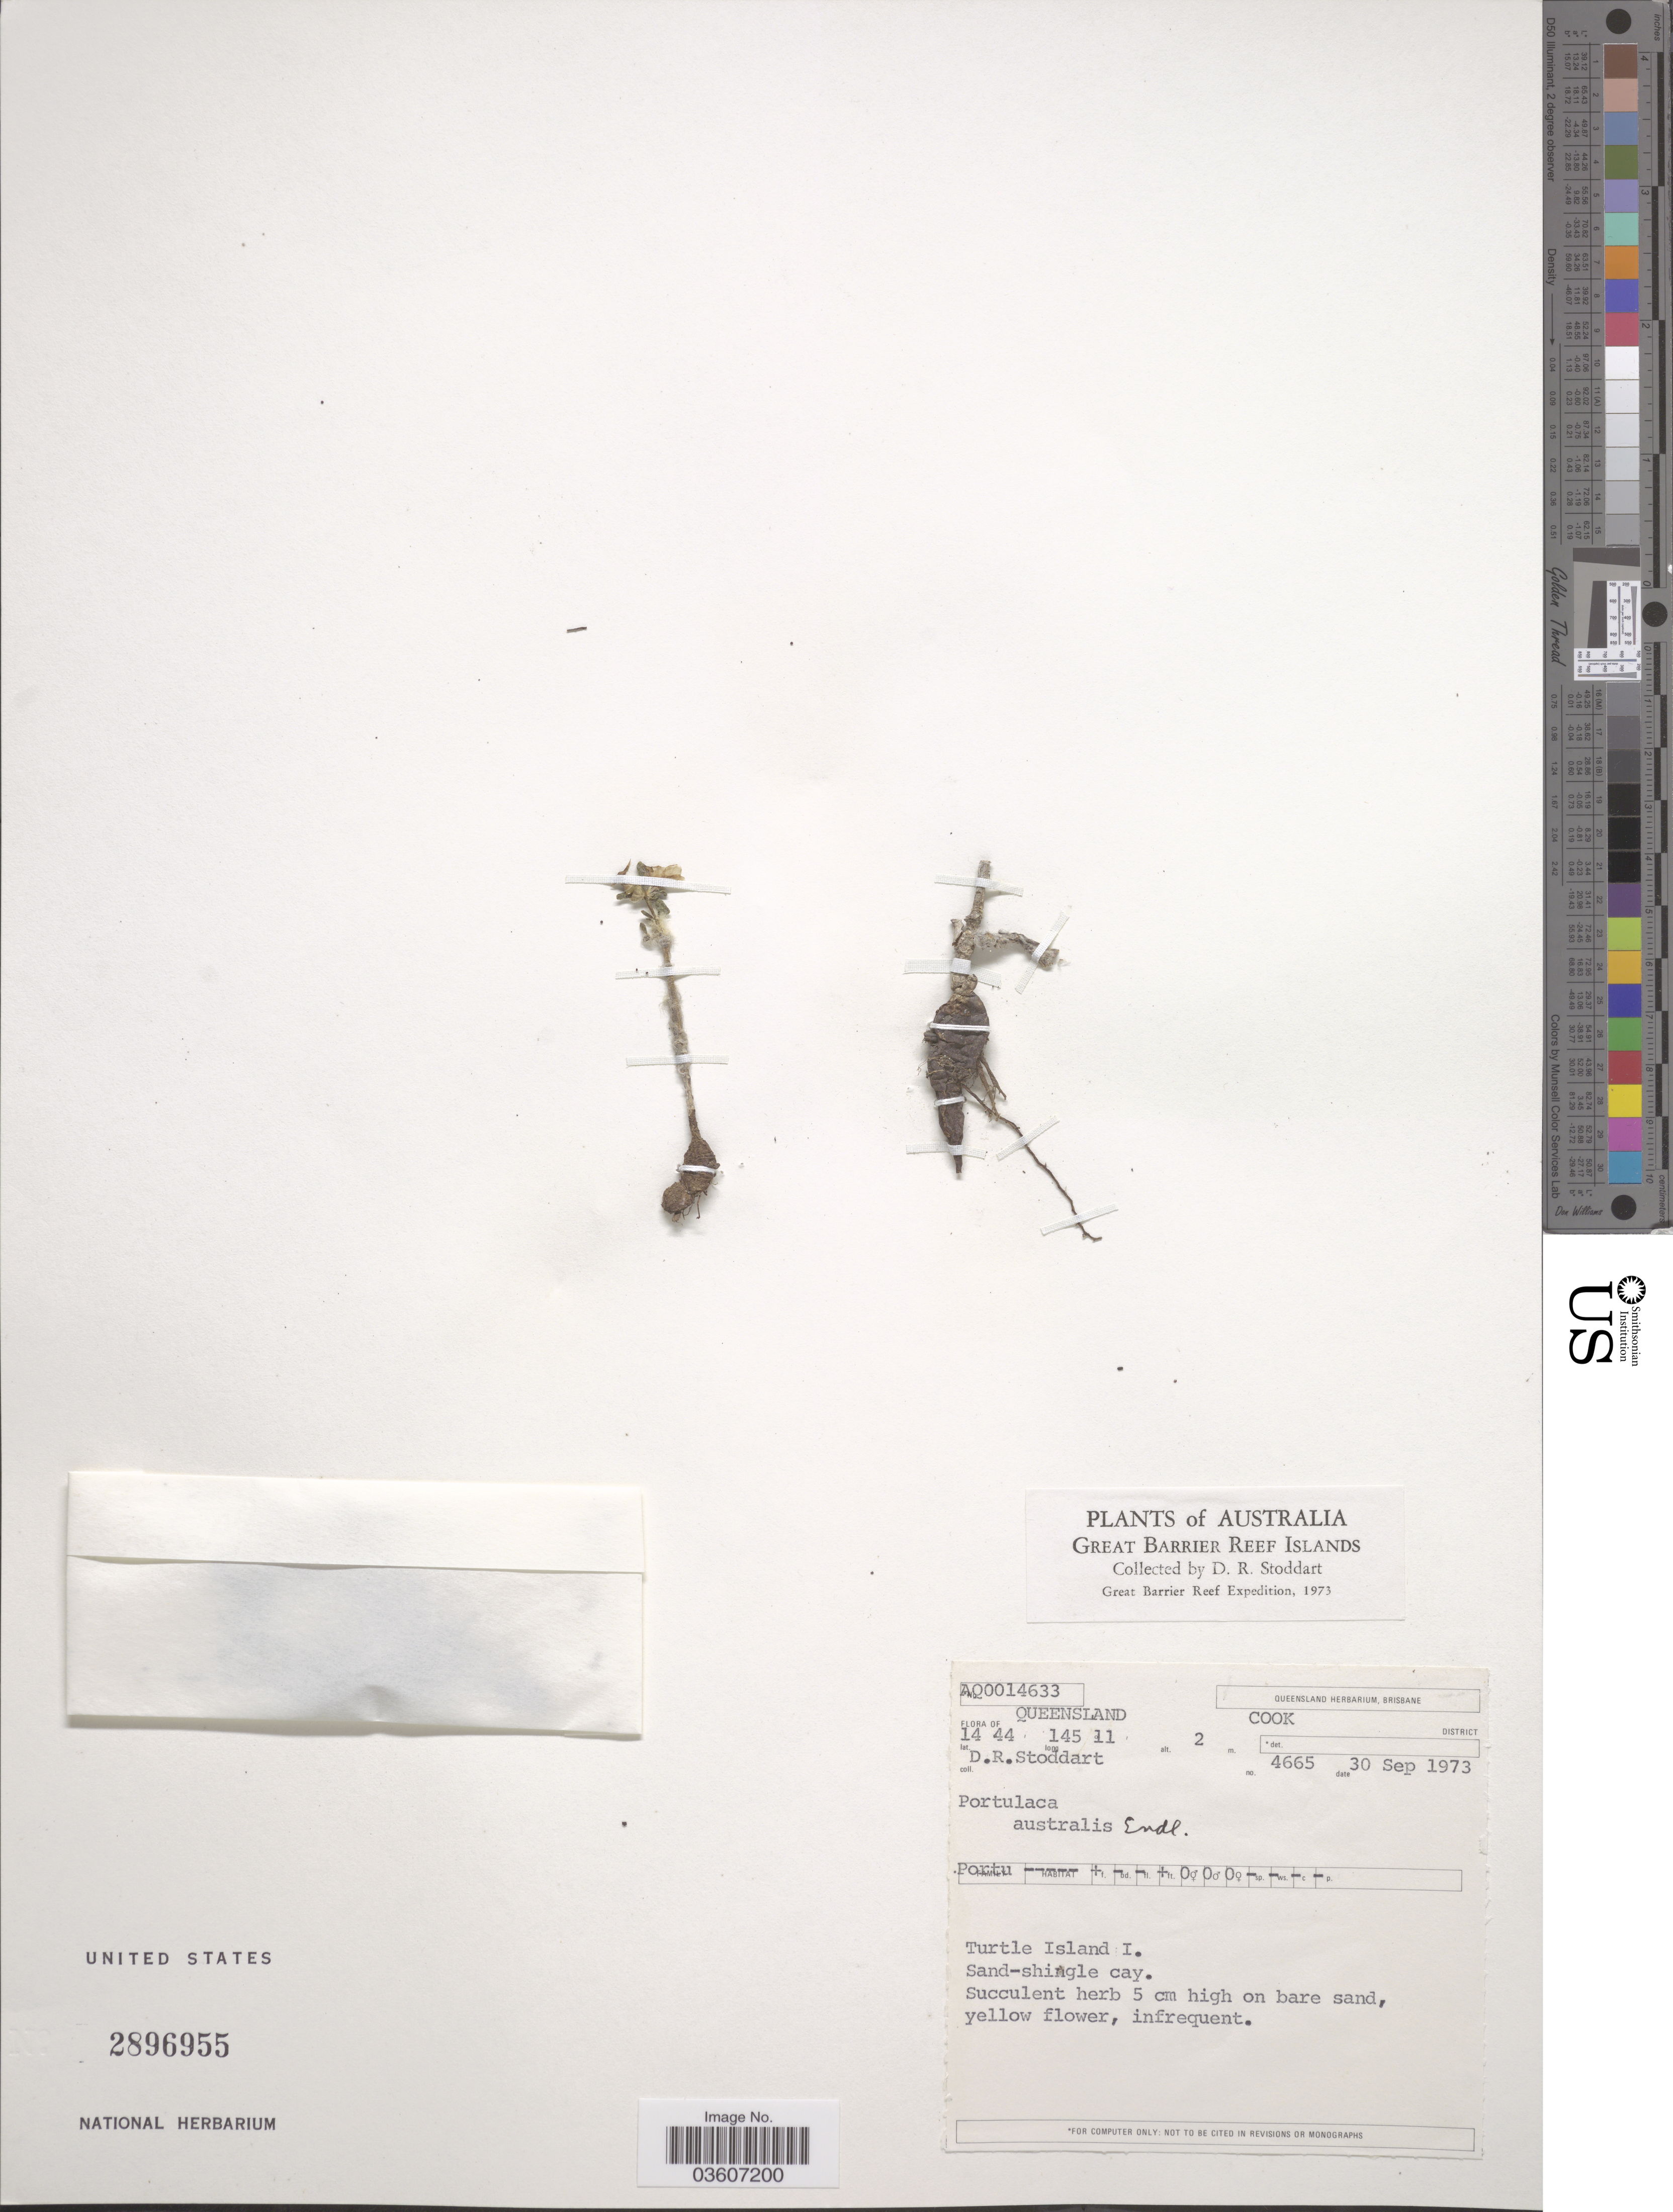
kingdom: Plantae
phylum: Tracheophyta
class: Magnoliopsida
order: Caryophyllales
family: Portulacaceae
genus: Portulaca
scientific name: Portulaca australis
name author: Endl.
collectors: D. R. Stoddart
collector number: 4665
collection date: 1973-09-30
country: Australia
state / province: Queensland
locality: Cook District. Turtle Island I. Great Barrier Reef Islands. Great Barrier Reef.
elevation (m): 2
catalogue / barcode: US 2896955